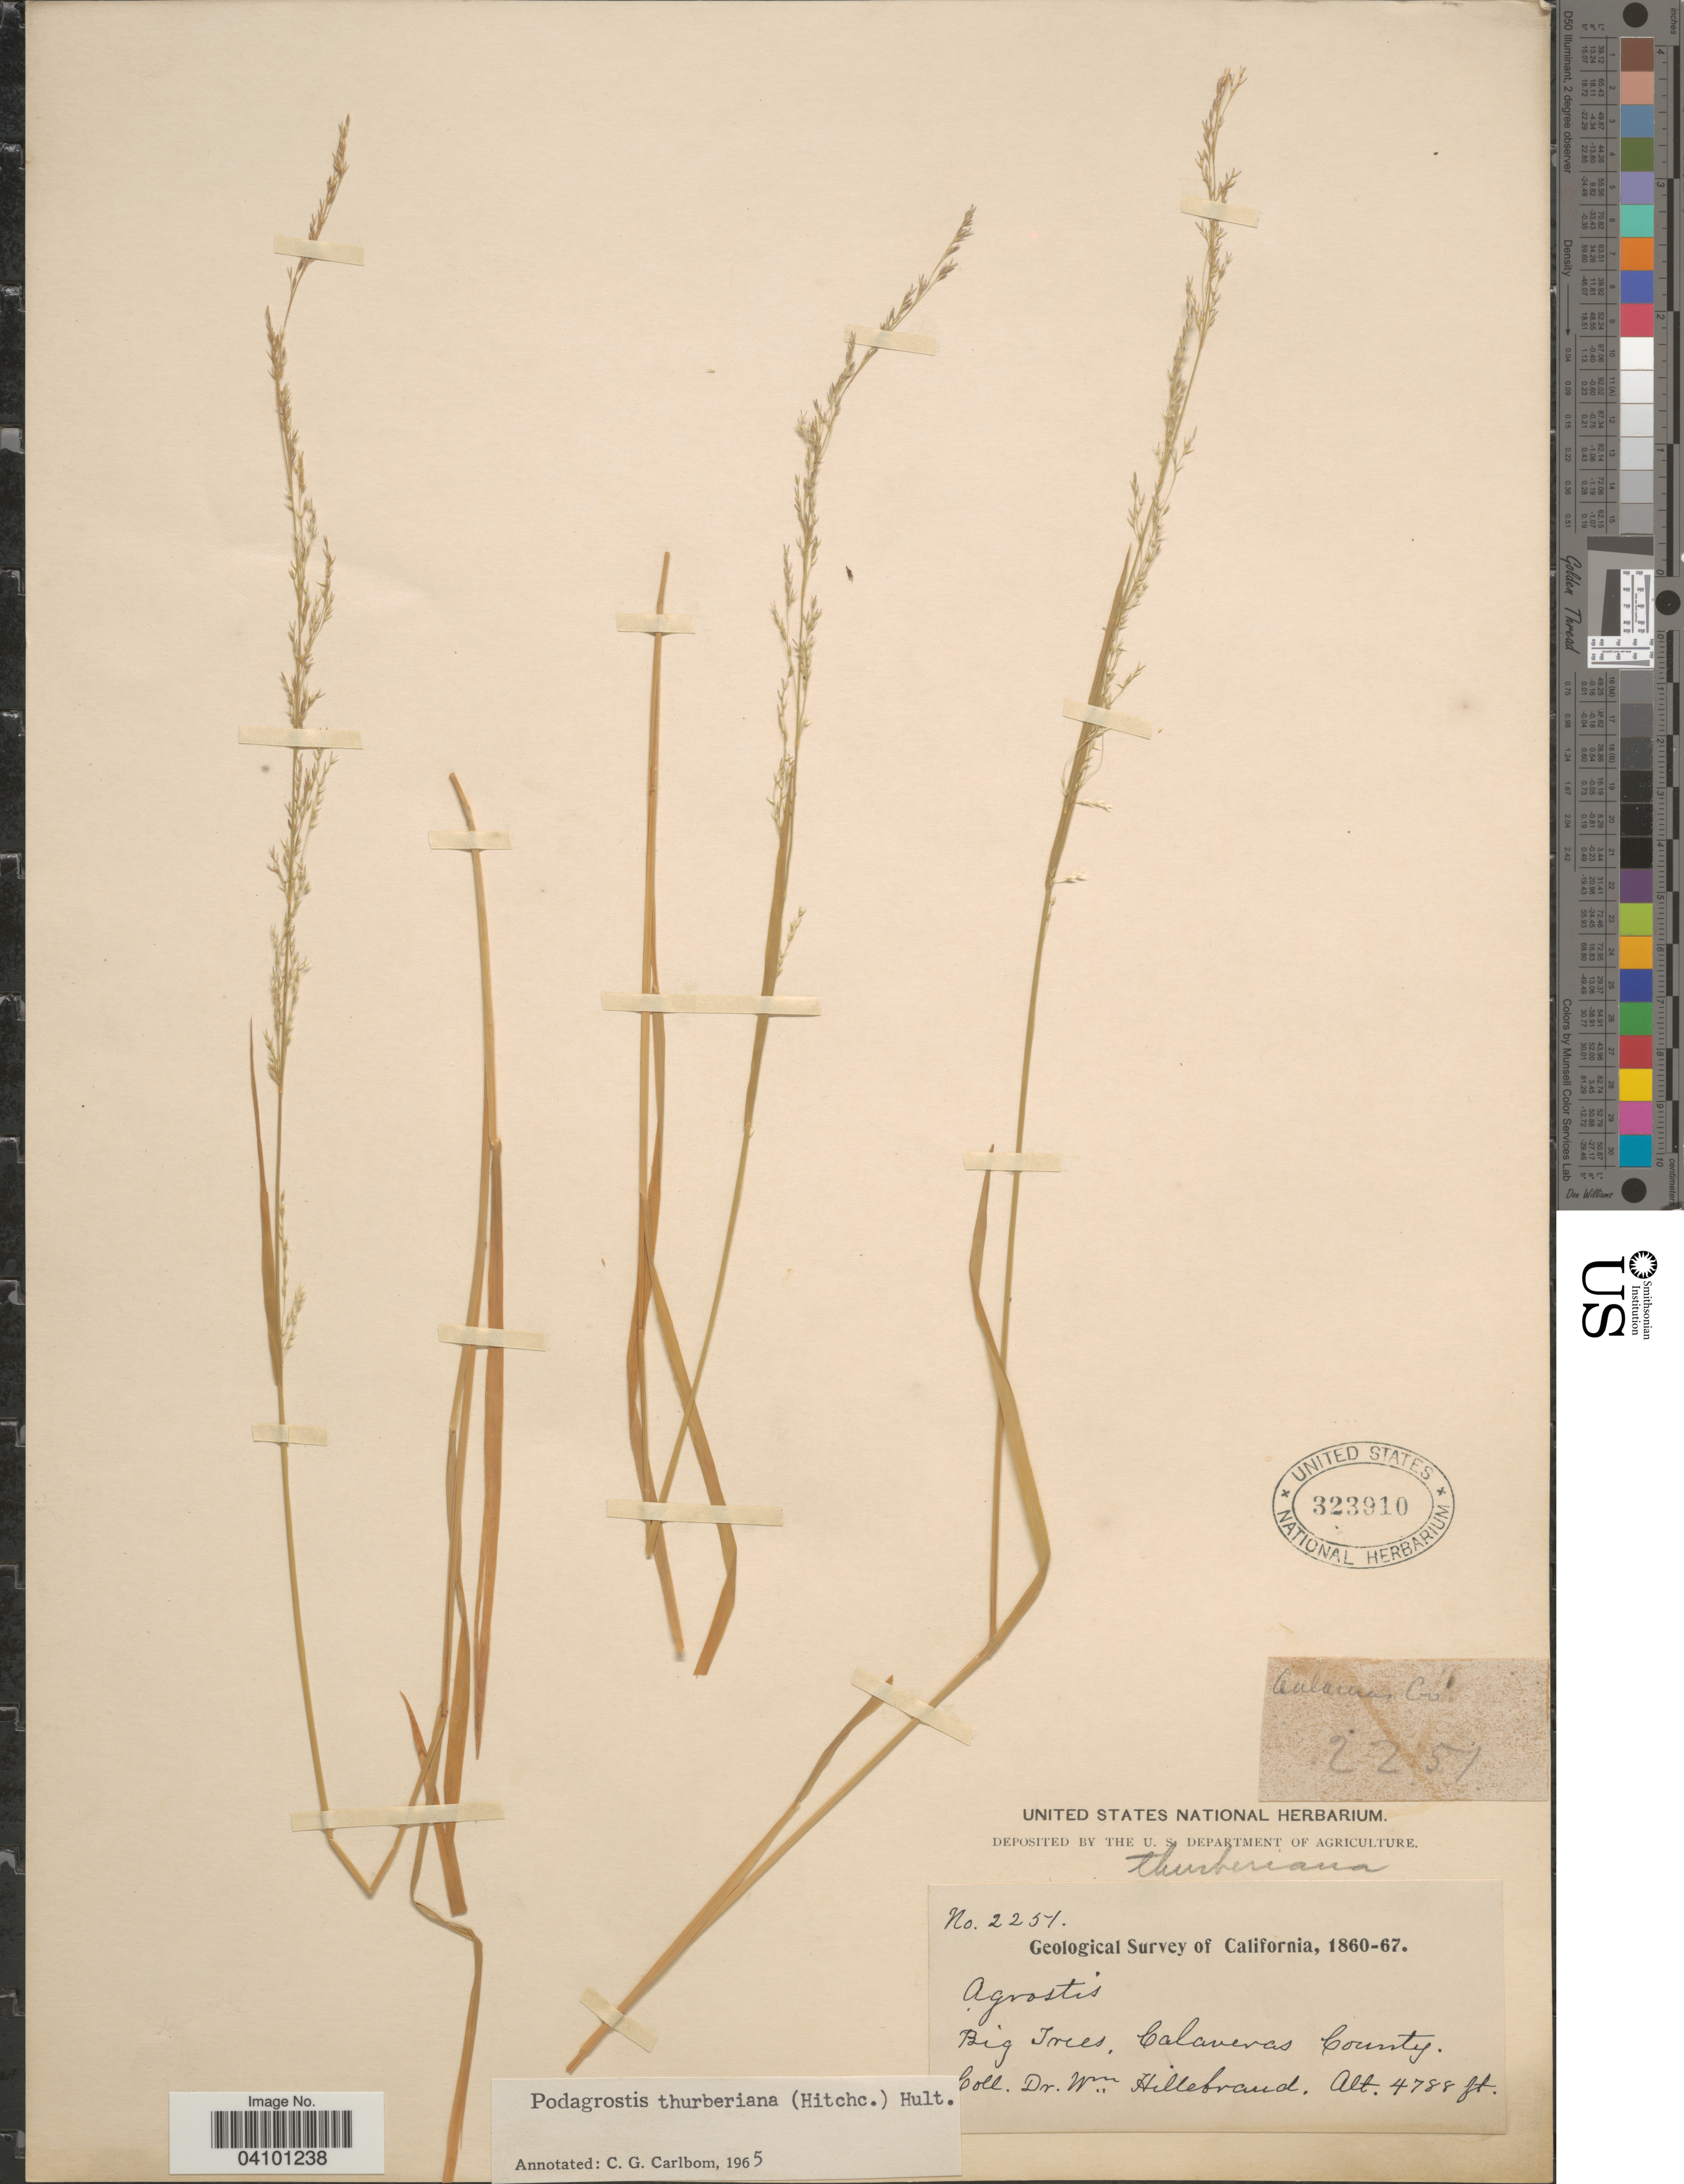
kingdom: Plantae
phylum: Tracheophyta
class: Liliopsida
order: Poales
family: Poaceae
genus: Podagrostis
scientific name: Podagrostis thurberiana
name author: Hitchc.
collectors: W. Hillebrand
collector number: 2251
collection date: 1860/1867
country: United States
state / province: California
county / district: Calaveras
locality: Geological Survey of California, 1860-67. Big Trees, Calaveras County.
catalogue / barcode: US 323910